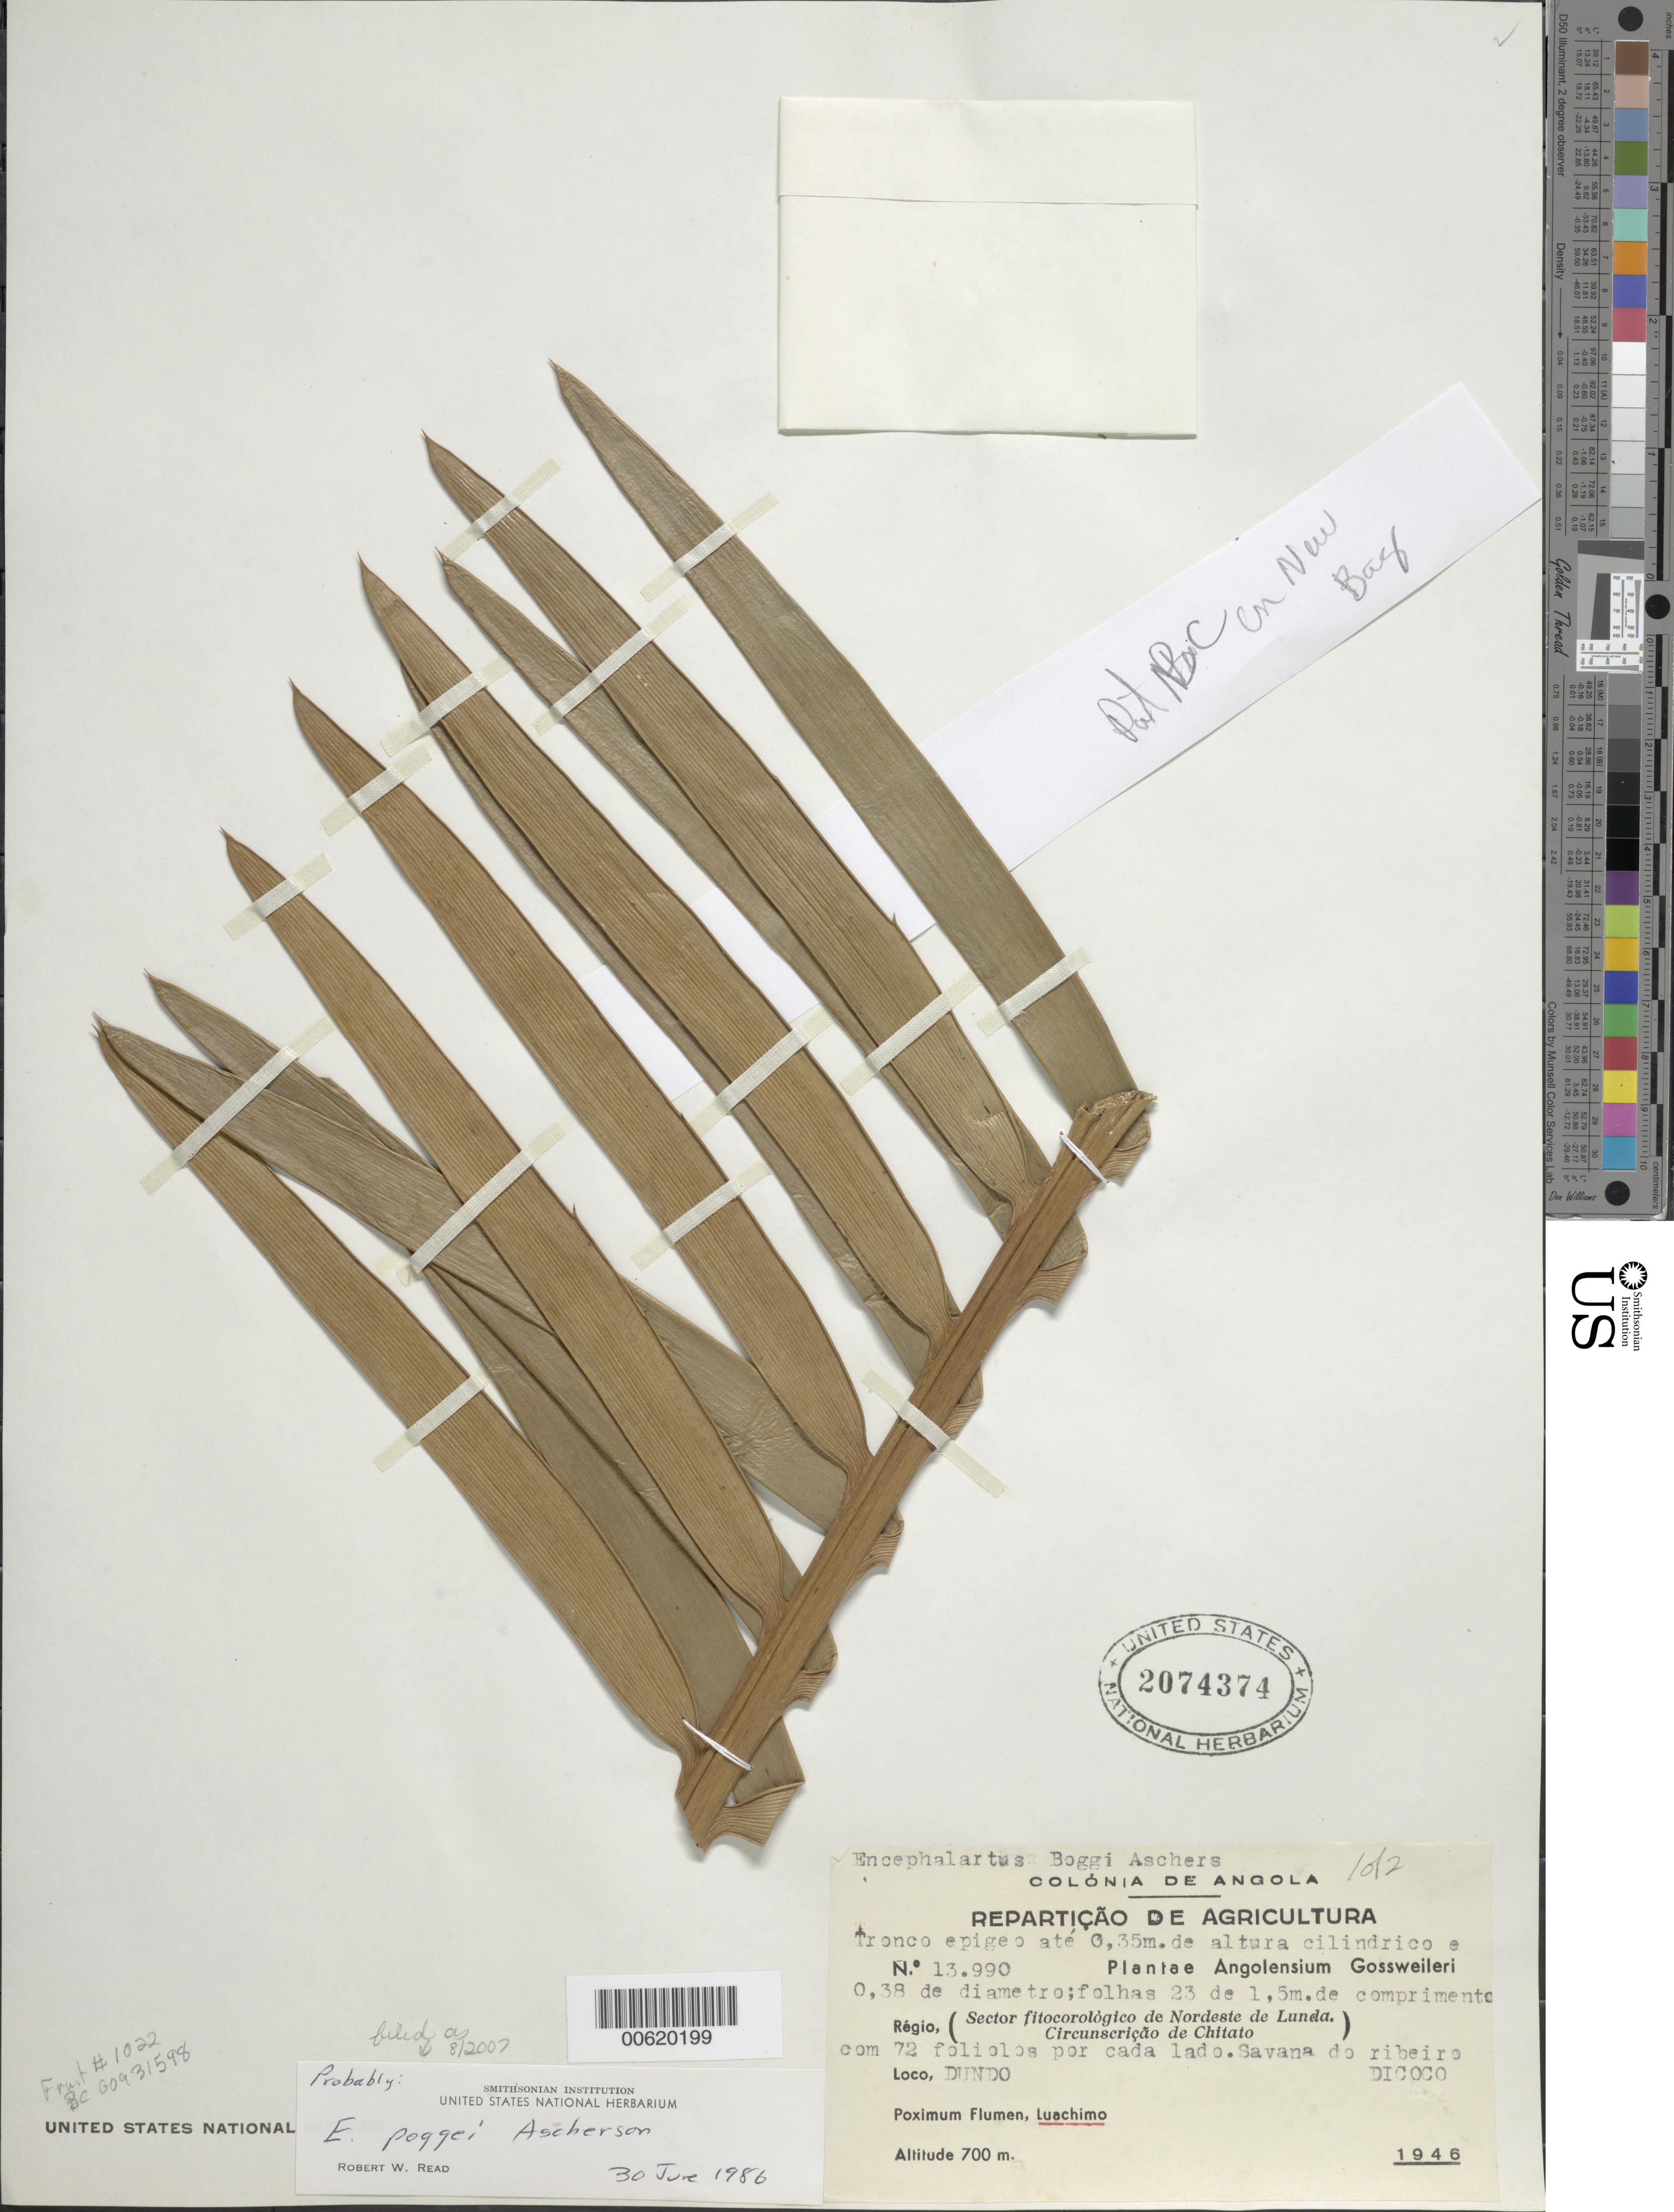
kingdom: Plantae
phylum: Tracheophyta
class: Cycadopsida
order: Cycadales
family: Zamiaceae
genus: Encephalartos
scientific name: Encephalartos poggei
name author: Asch.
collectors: A. Gossweiler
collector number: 13990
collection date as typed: Nov 1946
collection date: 1946-11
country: Angola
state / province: Lunda Norte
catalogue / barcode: US 2074374